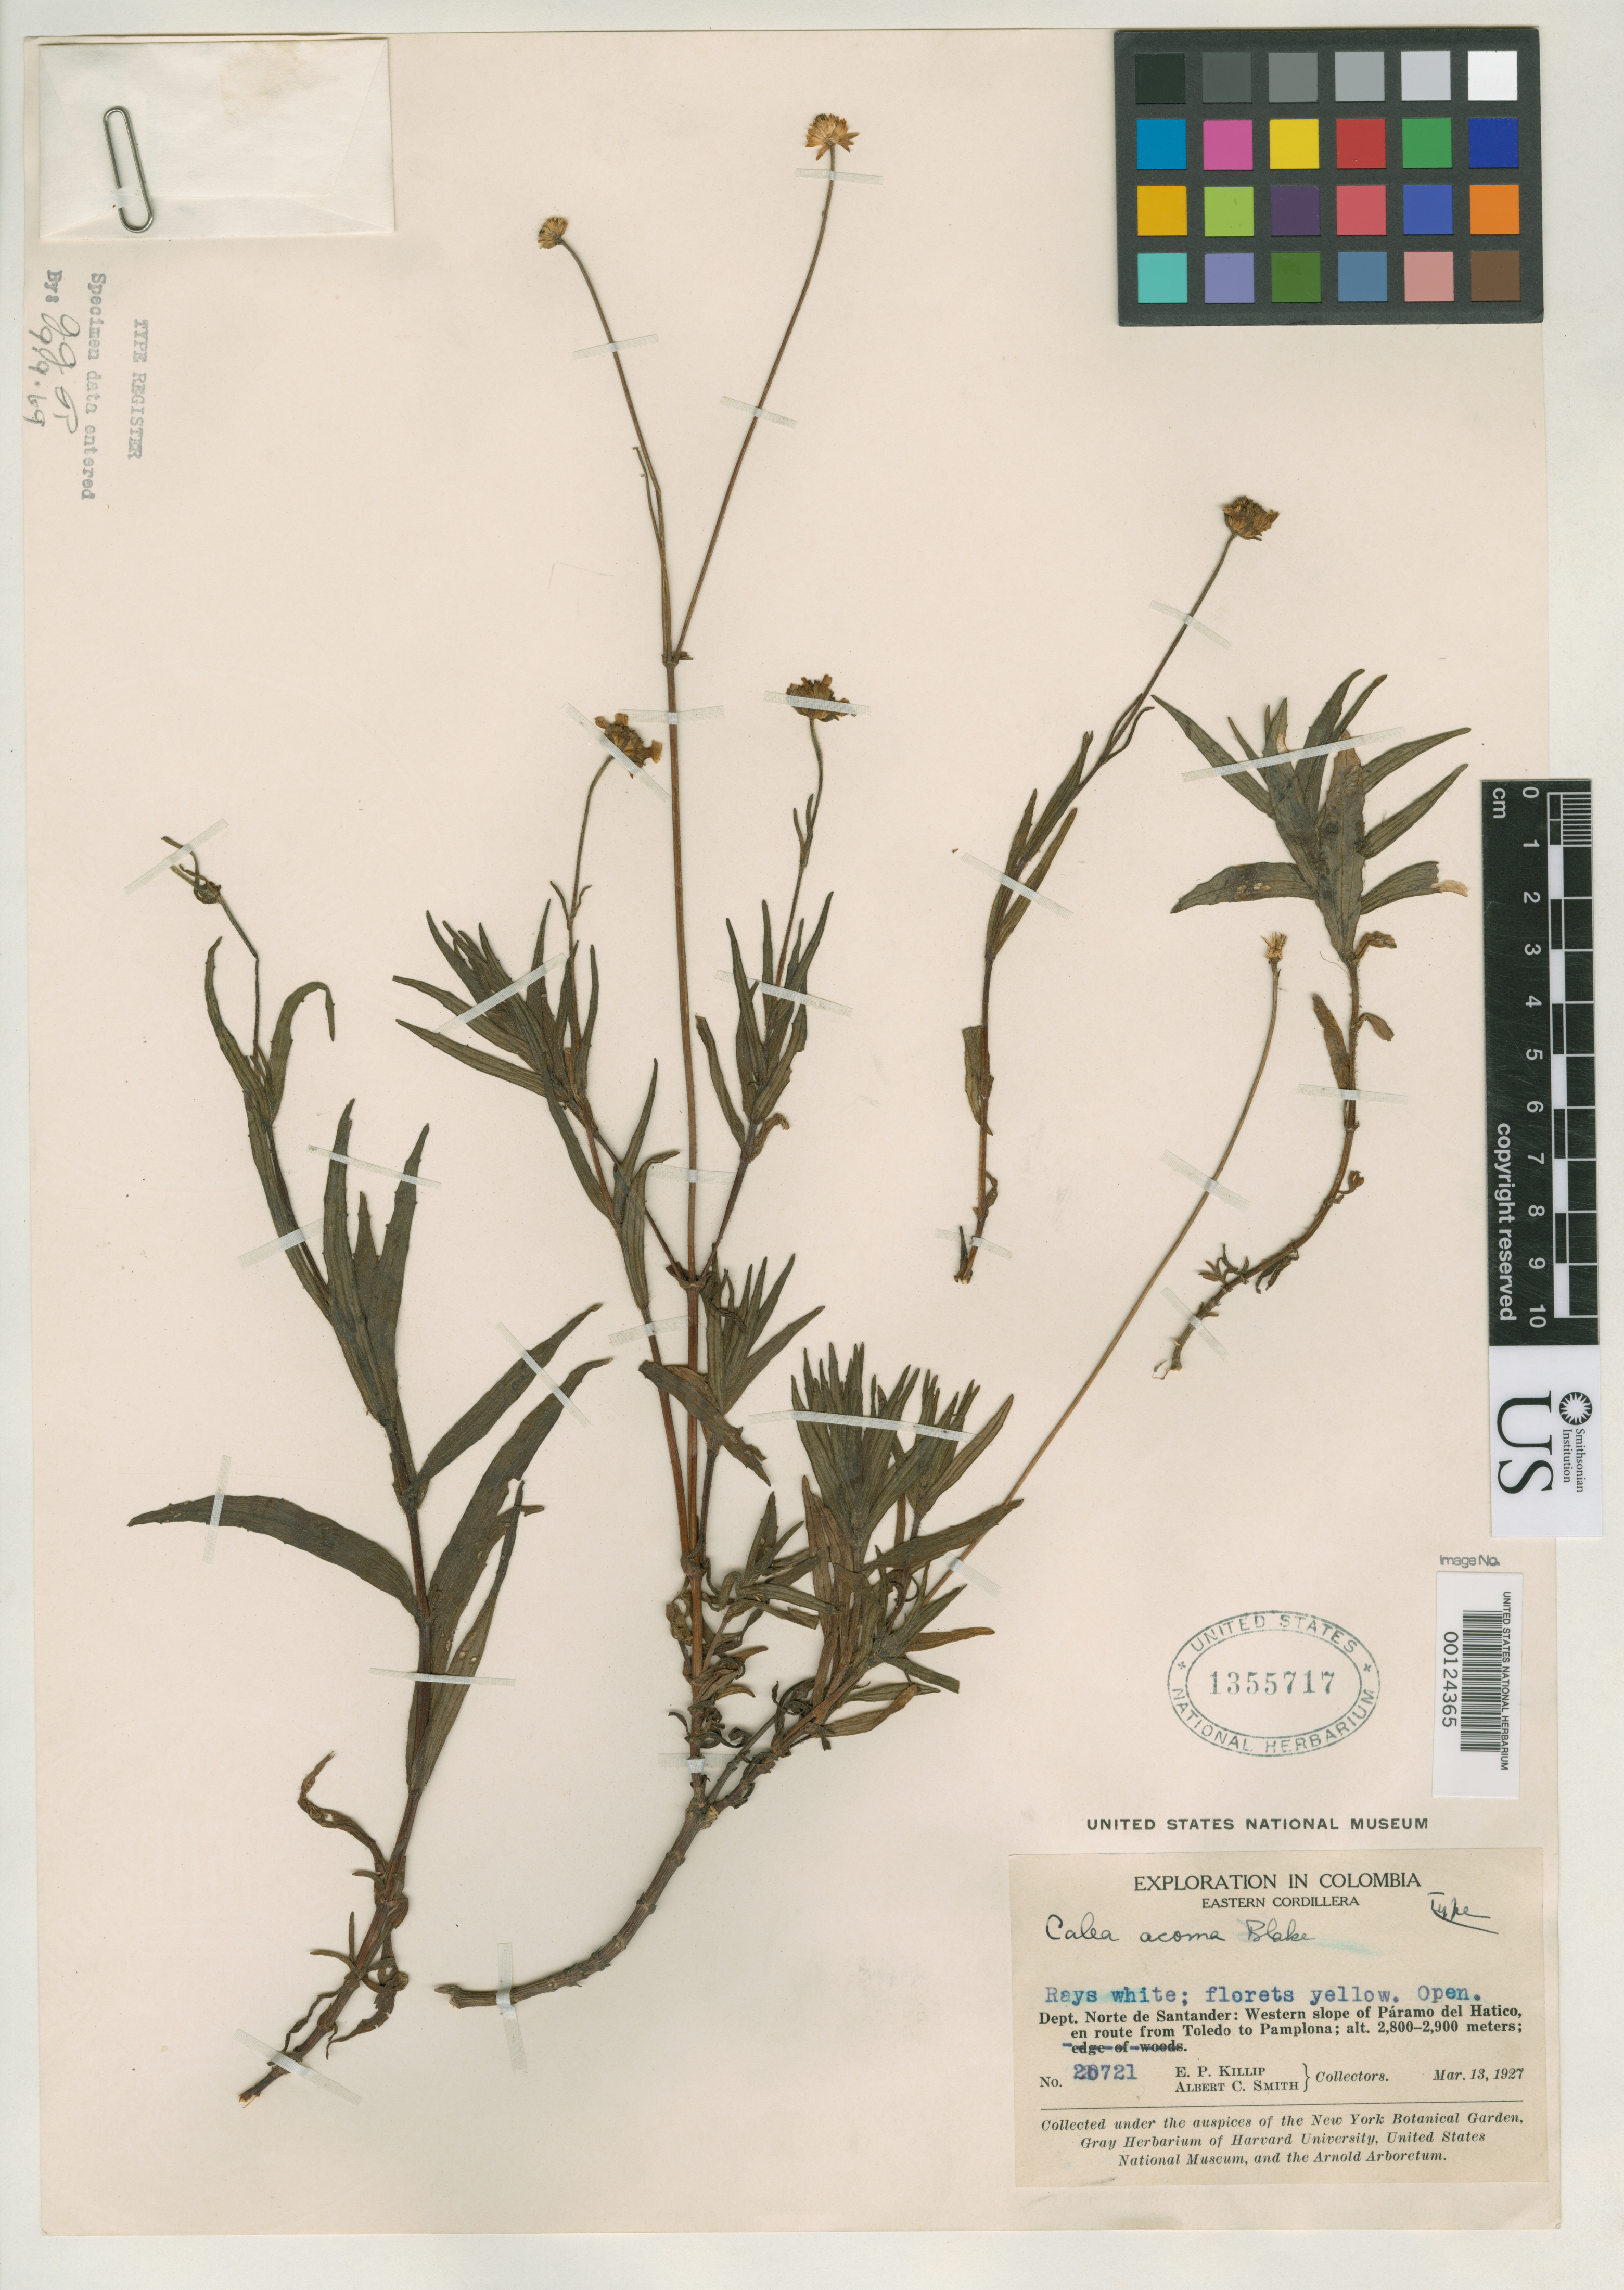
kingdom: Plantae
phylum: Tracheophyta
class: Magnoliopsida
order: Asterales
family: Asteraceae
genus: Calea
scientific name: Calea acoma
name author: S.F. Blake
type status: Holotype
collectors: E. P. Killip & A. C. Smith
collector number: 20721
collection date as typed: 13 Mar 1927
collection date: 1927-03-13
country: Colombia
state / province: Norte de Santander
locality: Between Toledo and Pamplona, W slope of Páramo de Hatico.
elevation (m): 2500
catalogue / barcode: US 1355717